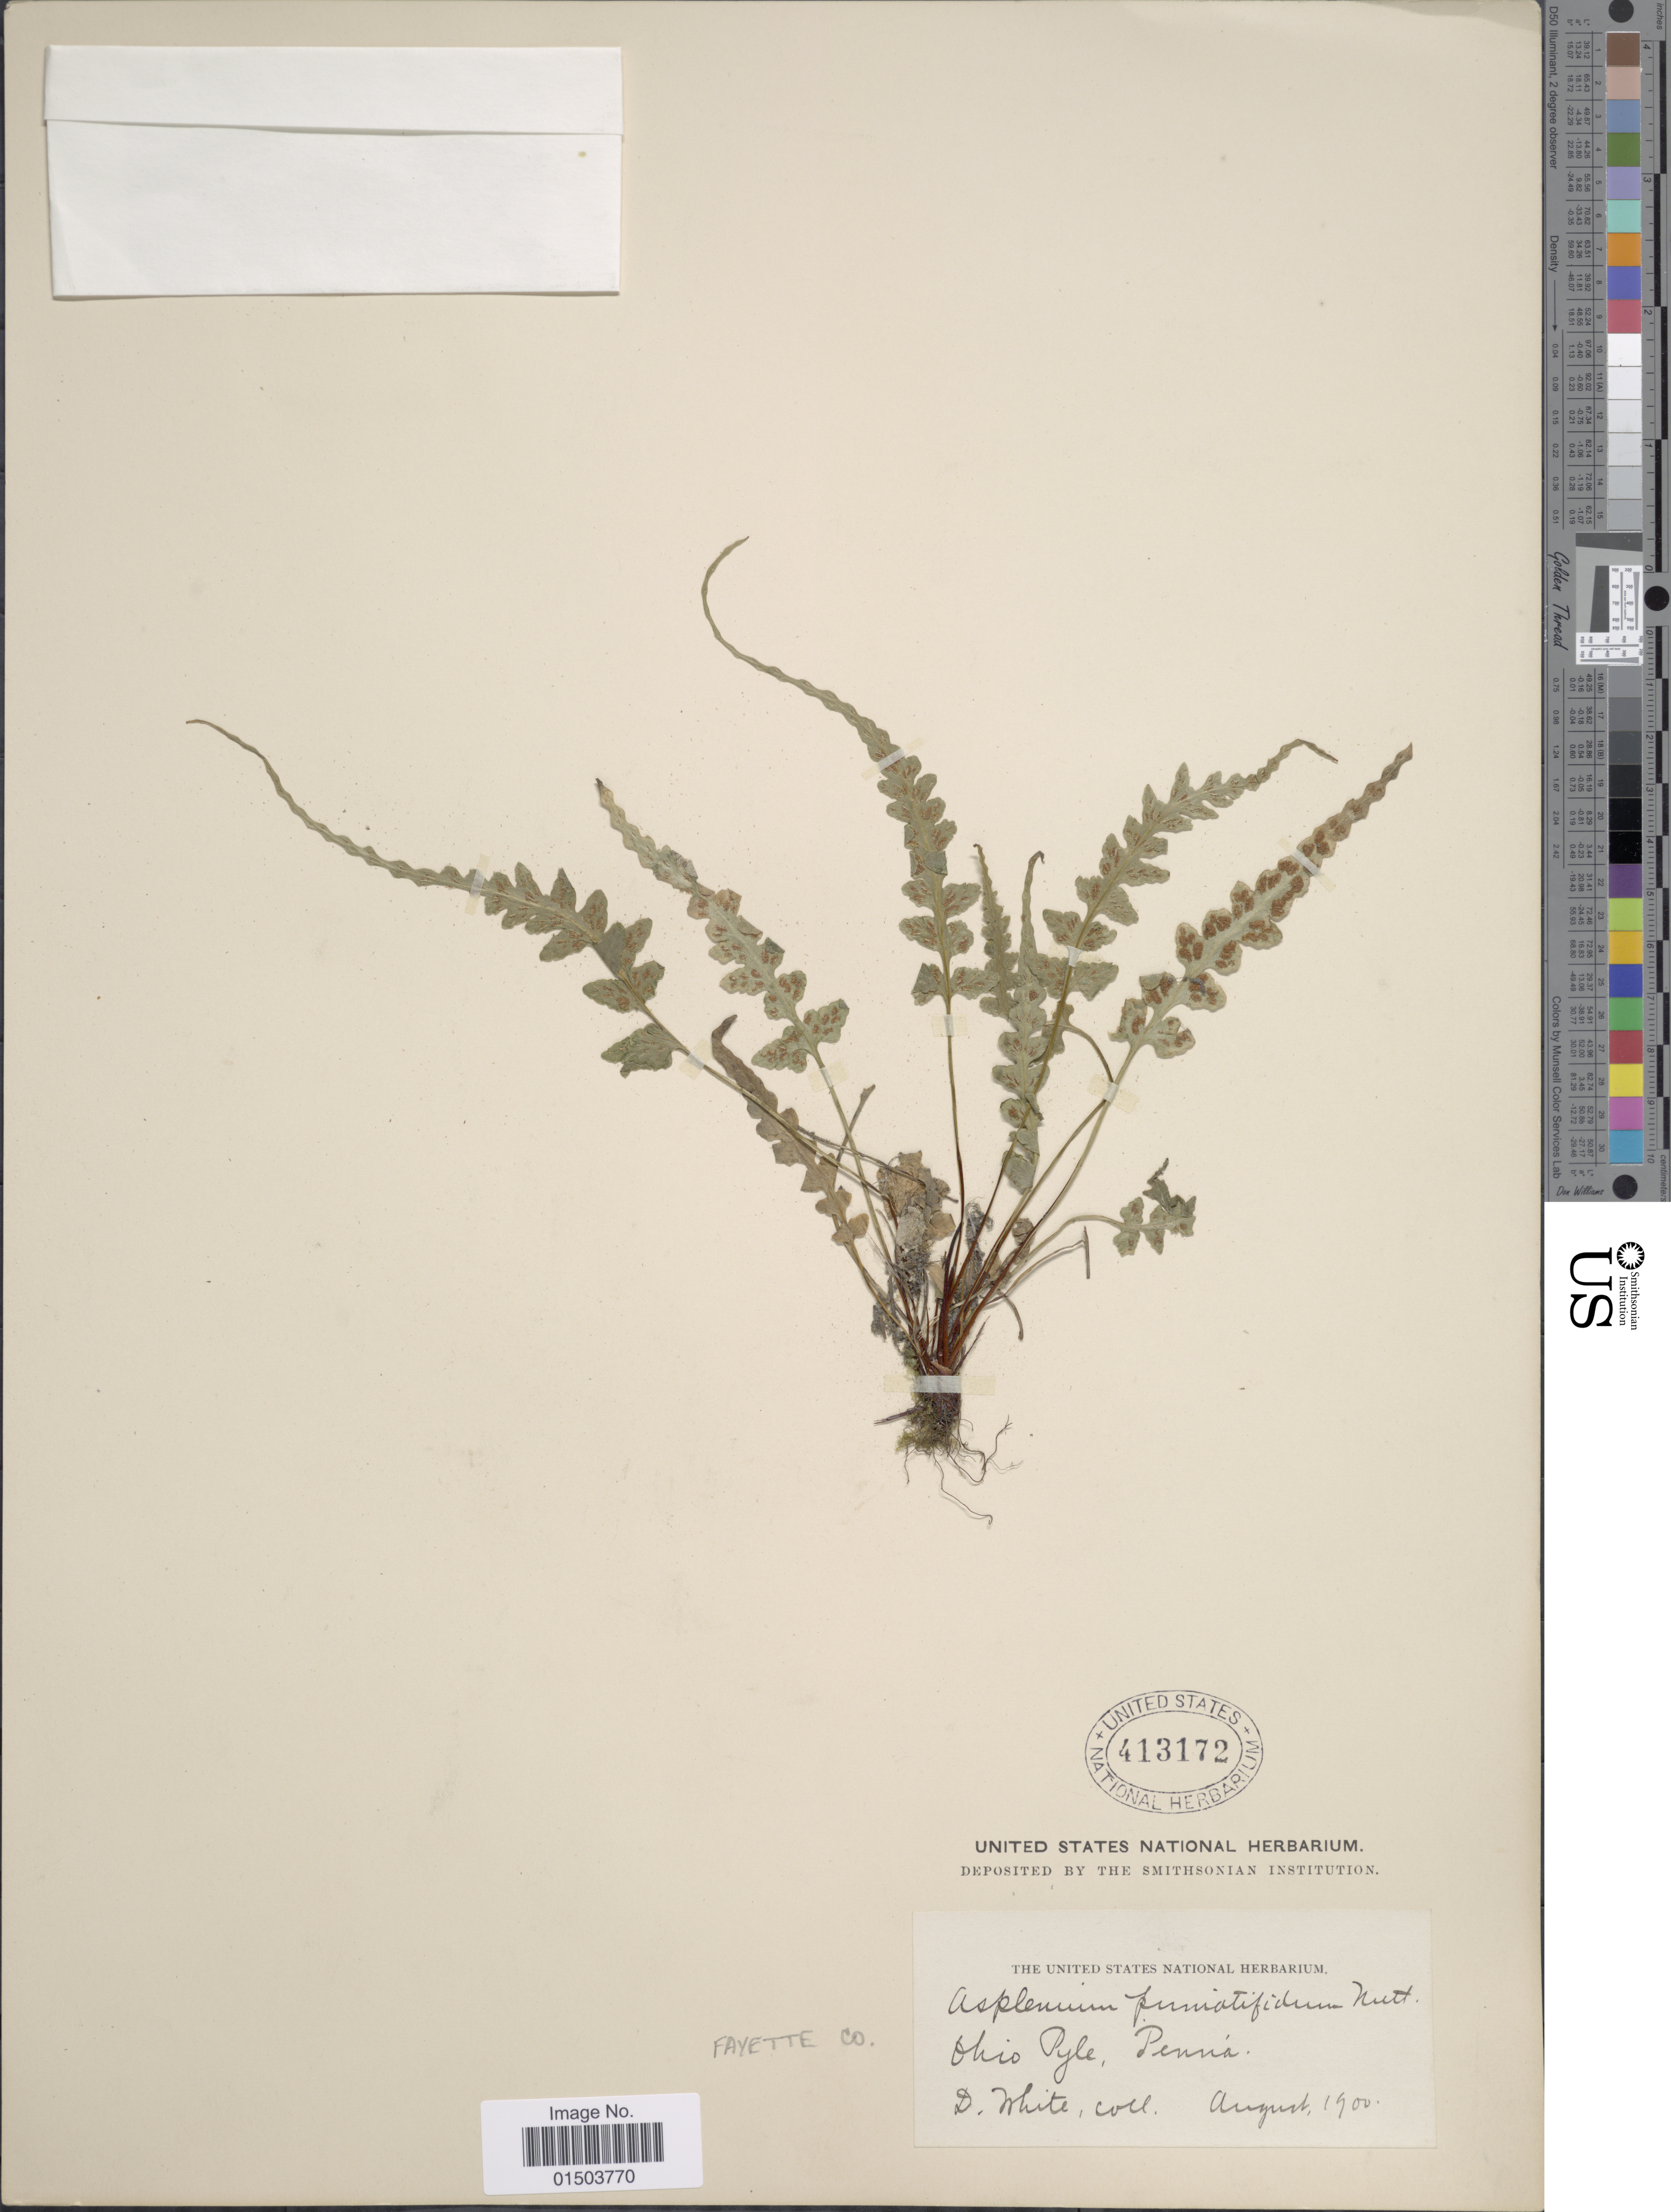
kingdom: Plantae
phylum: Tracheophyta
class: Polypodiopsida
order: Polypodiales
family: Aspleniaceae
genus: Asplenium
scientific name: Asplenium pinnatifidum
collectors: D. White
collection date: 1900-08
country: United States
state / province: Ohio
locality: Fayette Co.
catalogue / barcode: US 413172